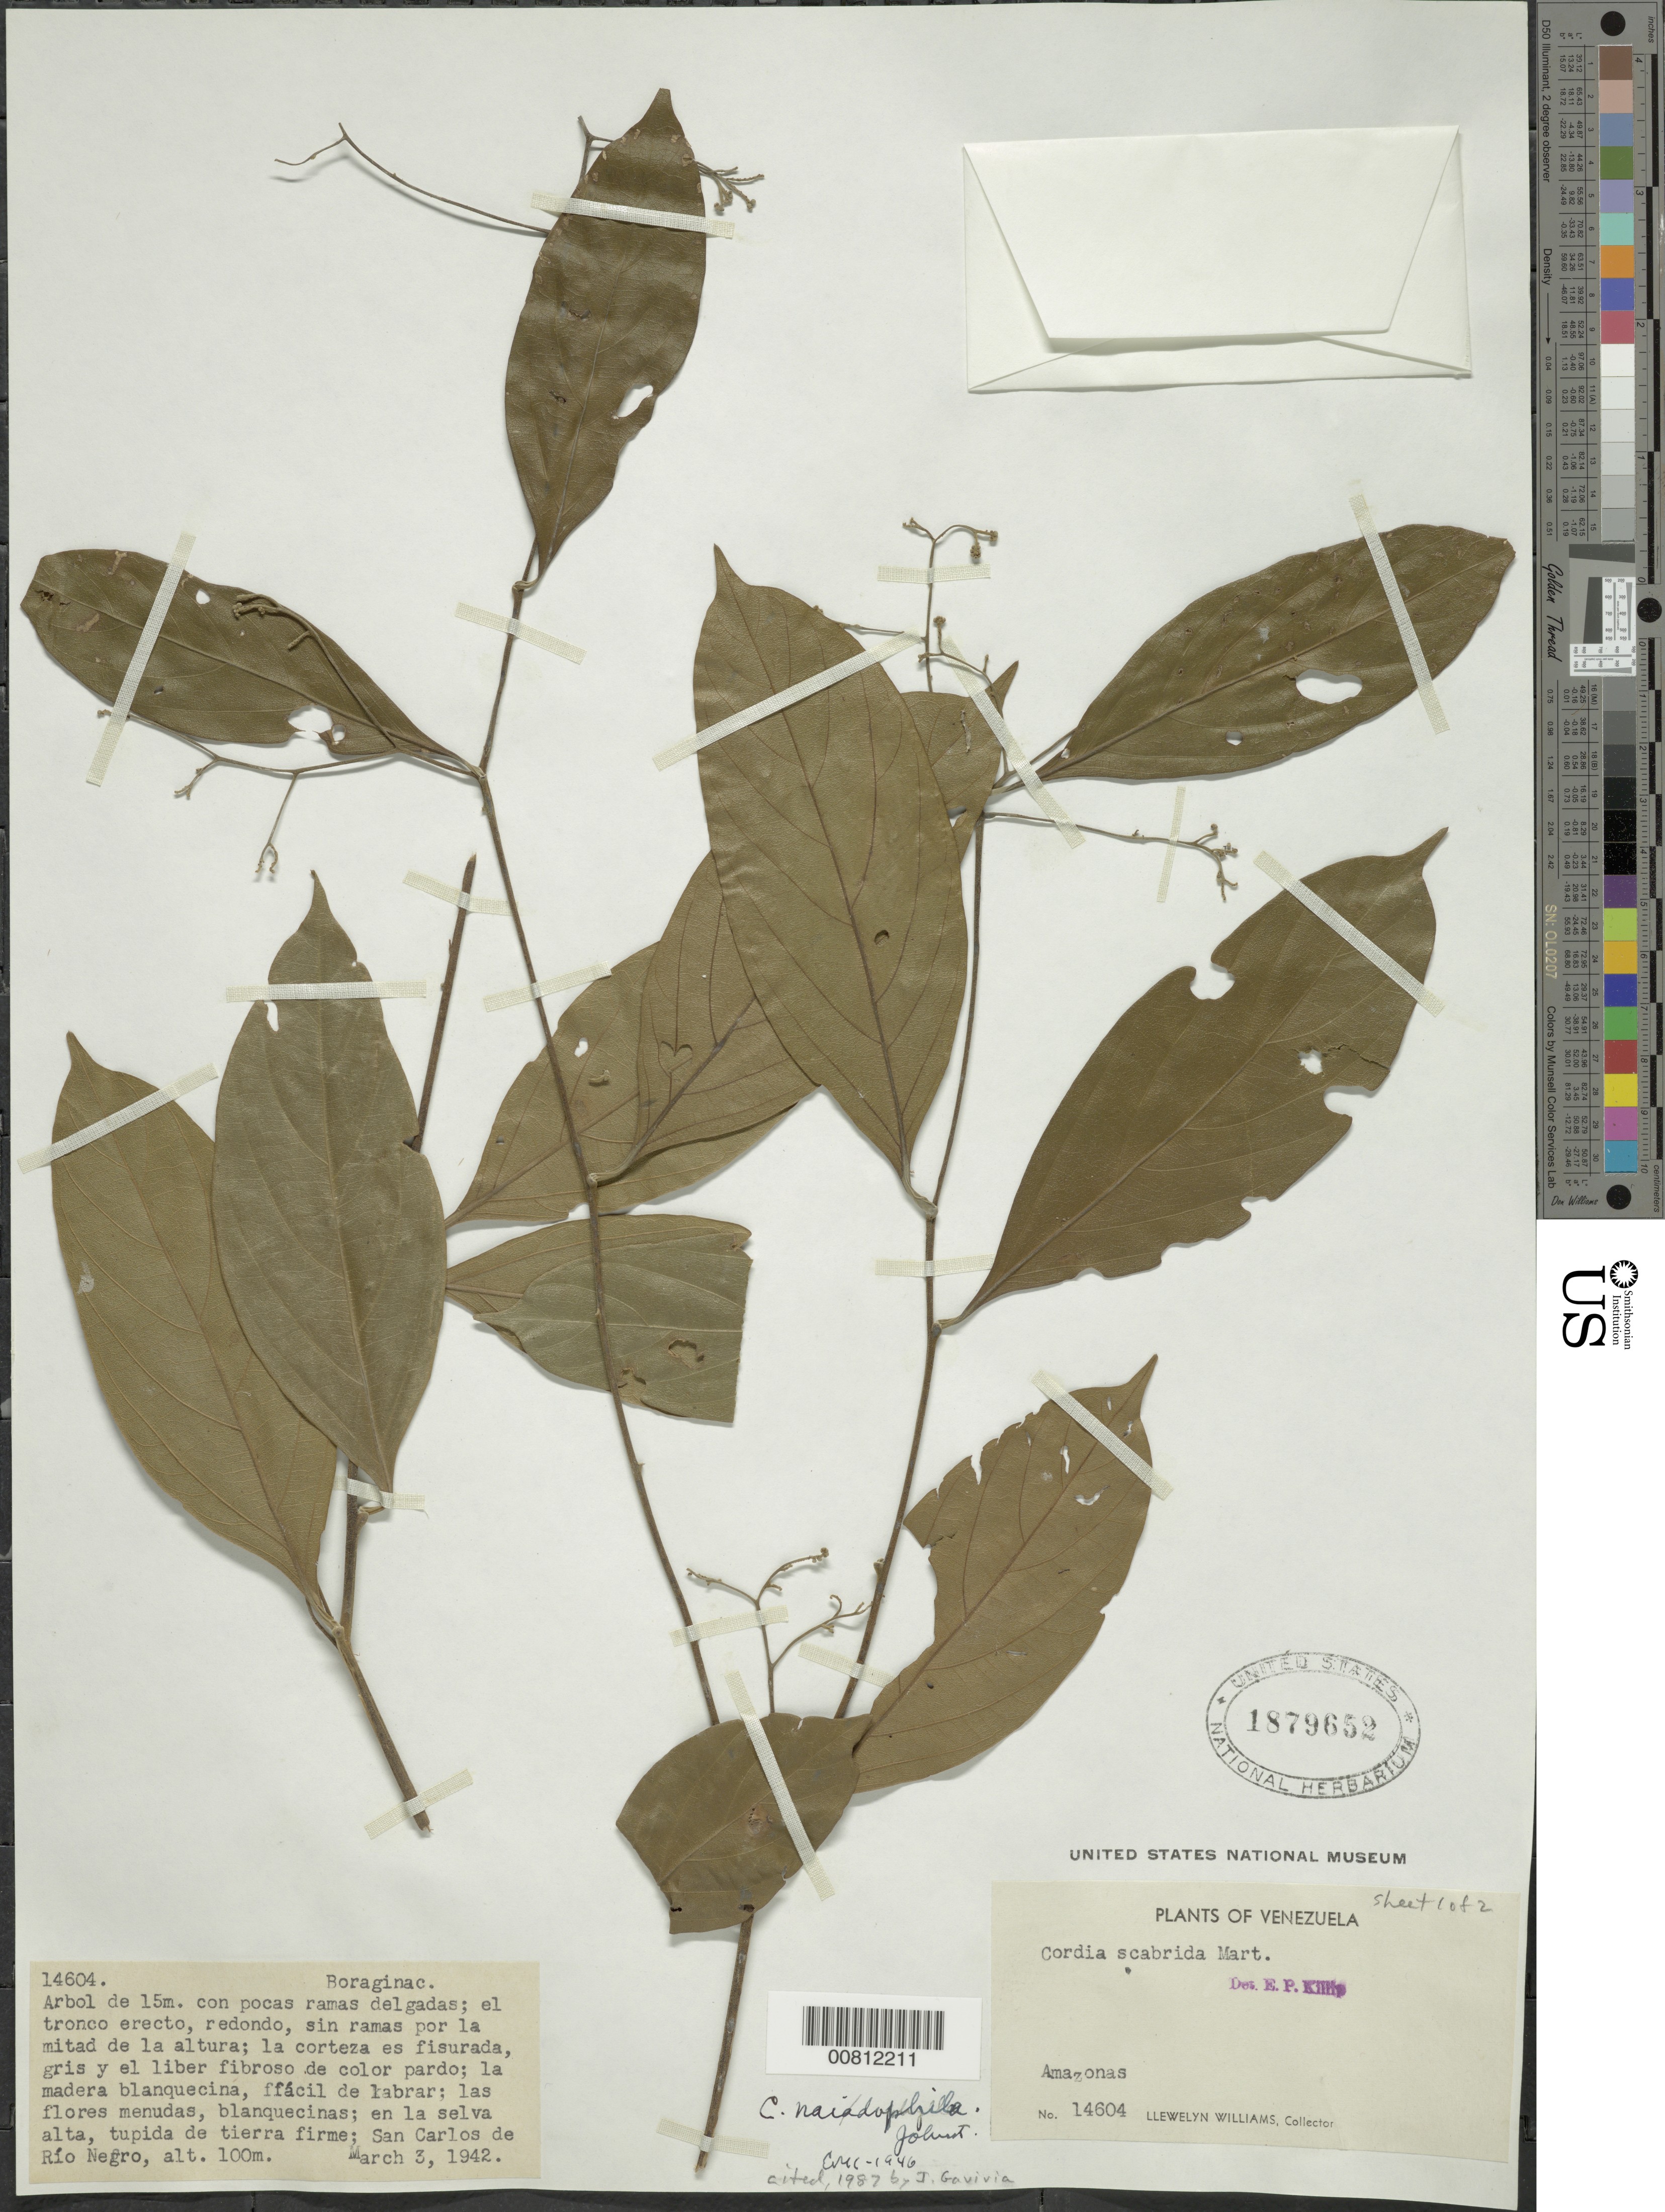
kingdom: Plantae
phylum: Tracheophyta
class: Magnoliopsida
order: Boraginales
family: Cordiaceae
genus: Cordia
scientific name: Cordia naidophila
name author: I.M. Johnst.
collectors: Ll. Williams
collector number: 14604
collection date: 1942-03-03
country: Venezuela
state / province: Amazonas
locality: San Carlos de Río Negro.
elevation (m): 100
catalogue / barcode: US 1879652